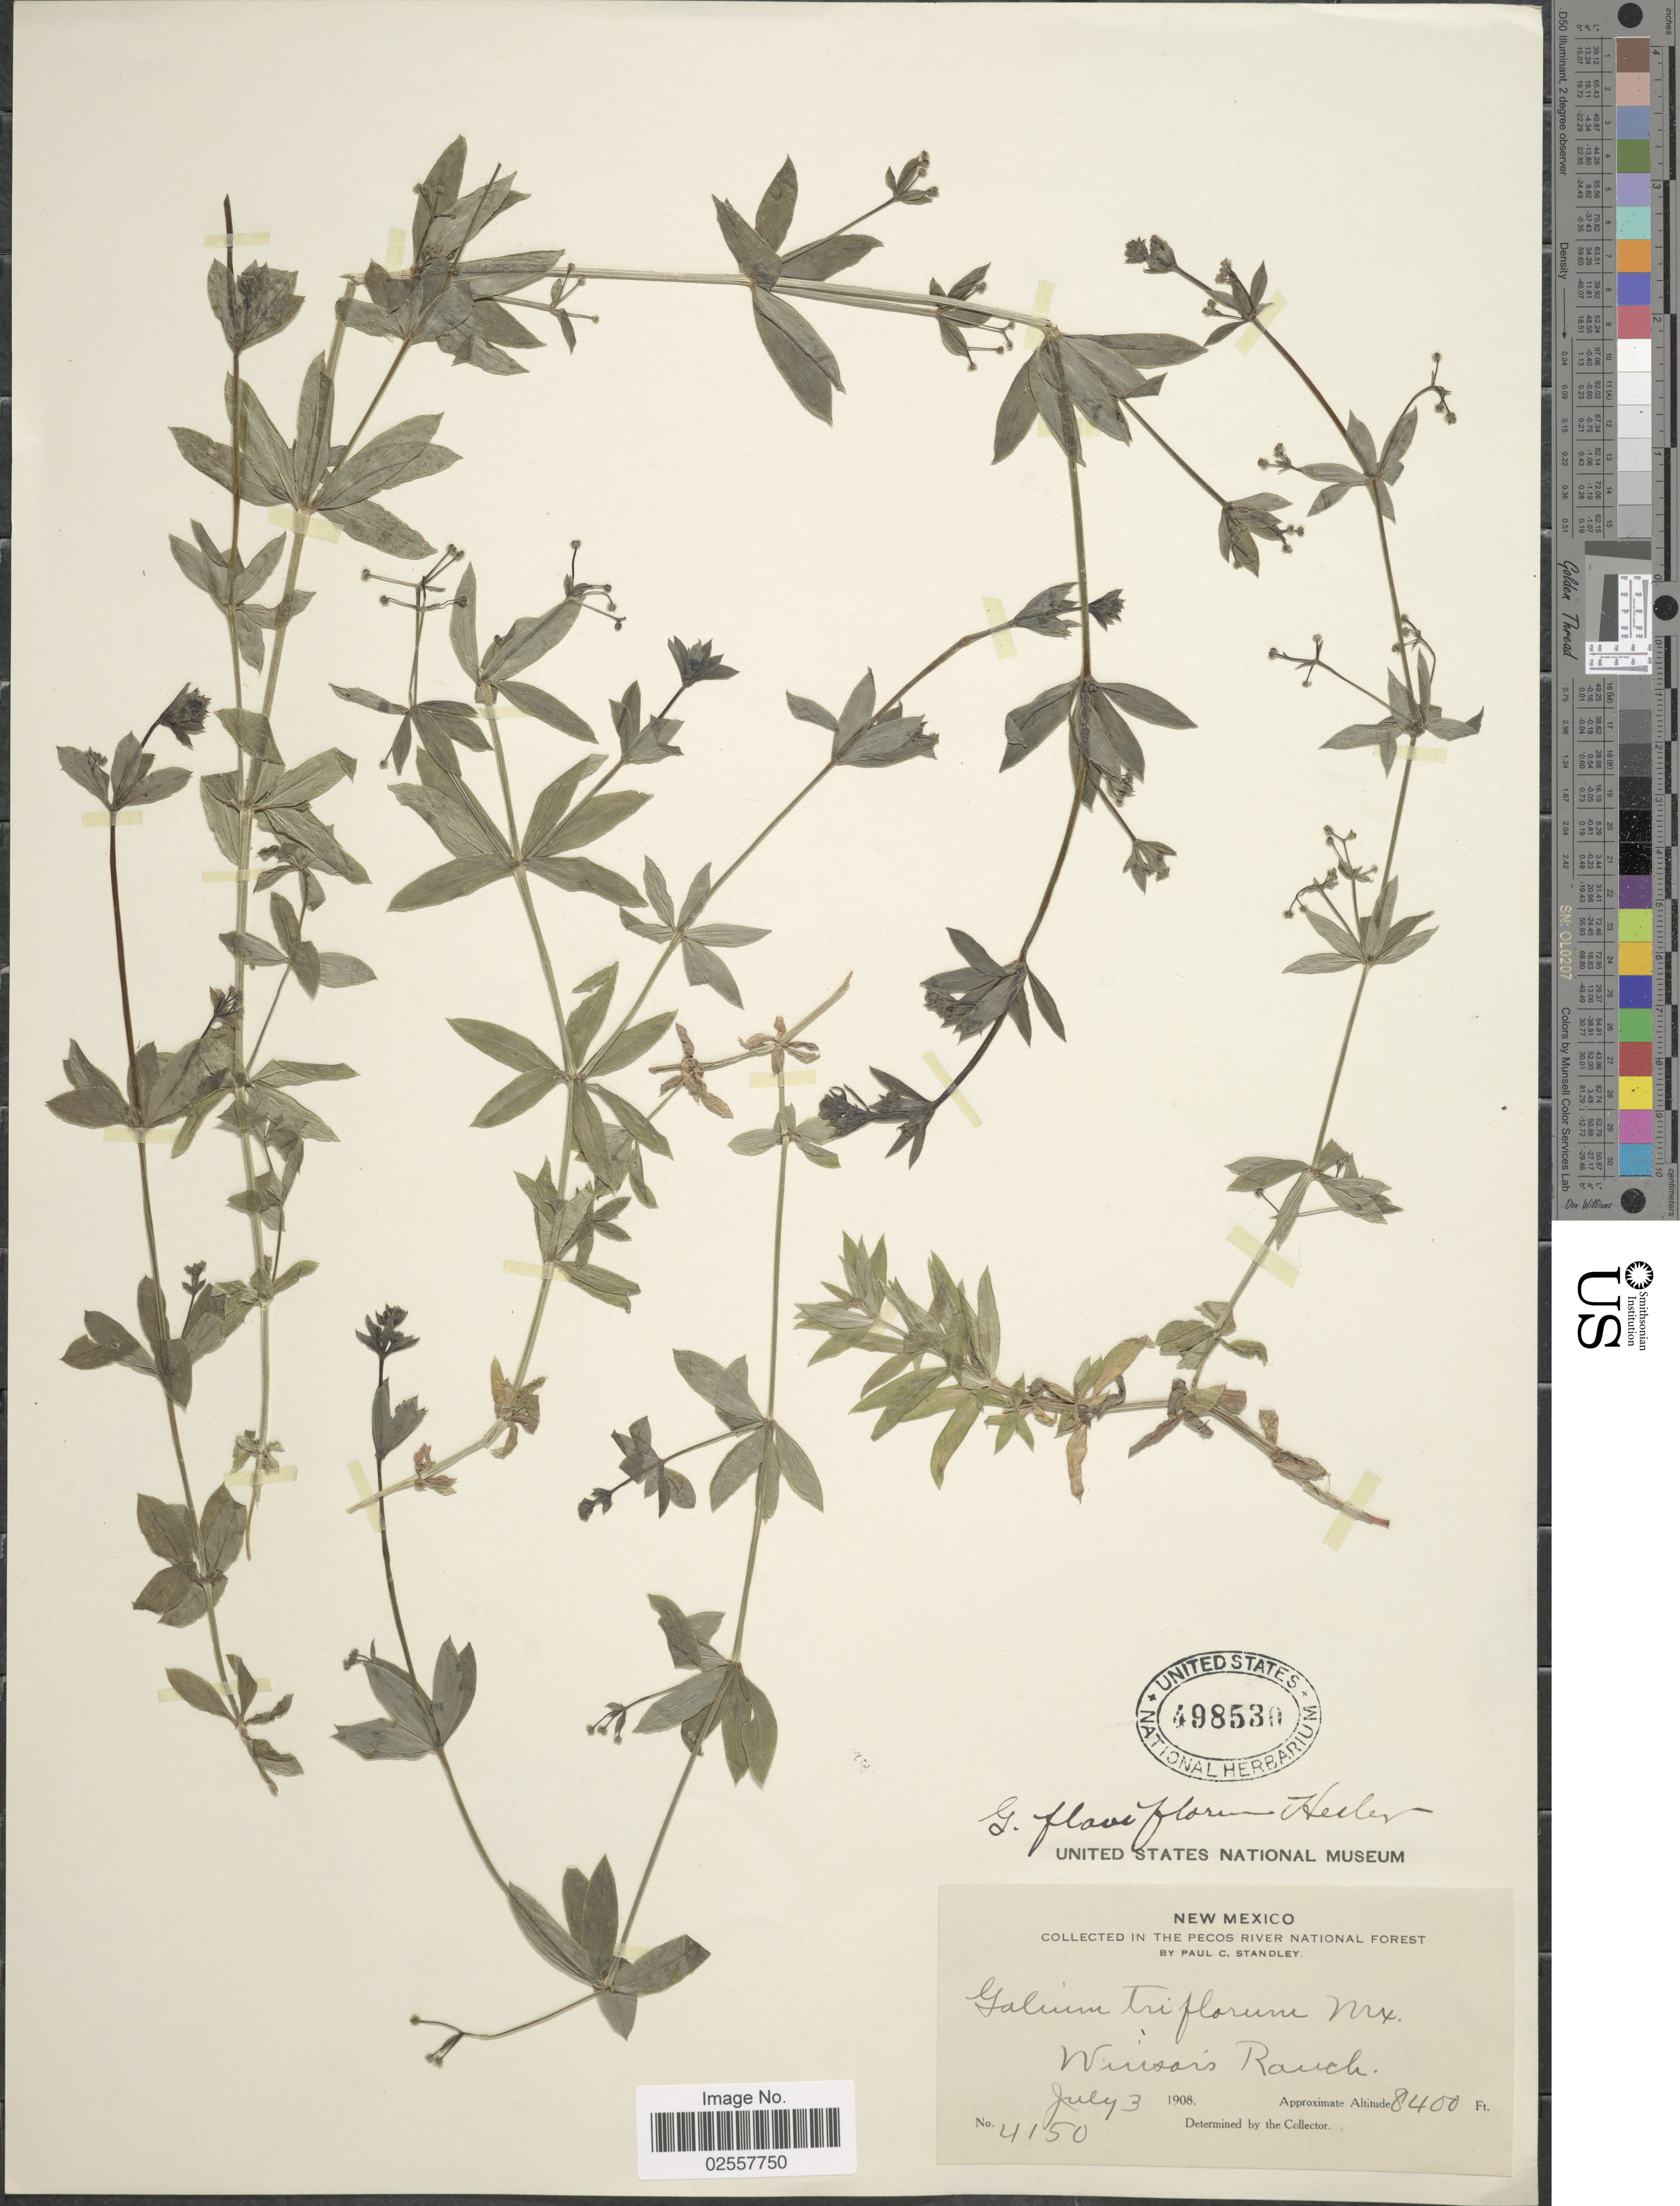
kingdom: Plantae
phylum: Tracheophyta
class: Magnoliopsida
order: Gentianales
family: Rubiaceae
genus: Galium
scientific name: Galium flaviflorum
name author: A. Heller in Rydb.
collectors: P. C. Standley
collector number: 4150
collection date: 1908-07-03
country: United States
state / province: New Mexico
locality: Pecos River National Forest. Winsors Ranch.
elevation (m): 2560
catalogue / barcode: US 498530